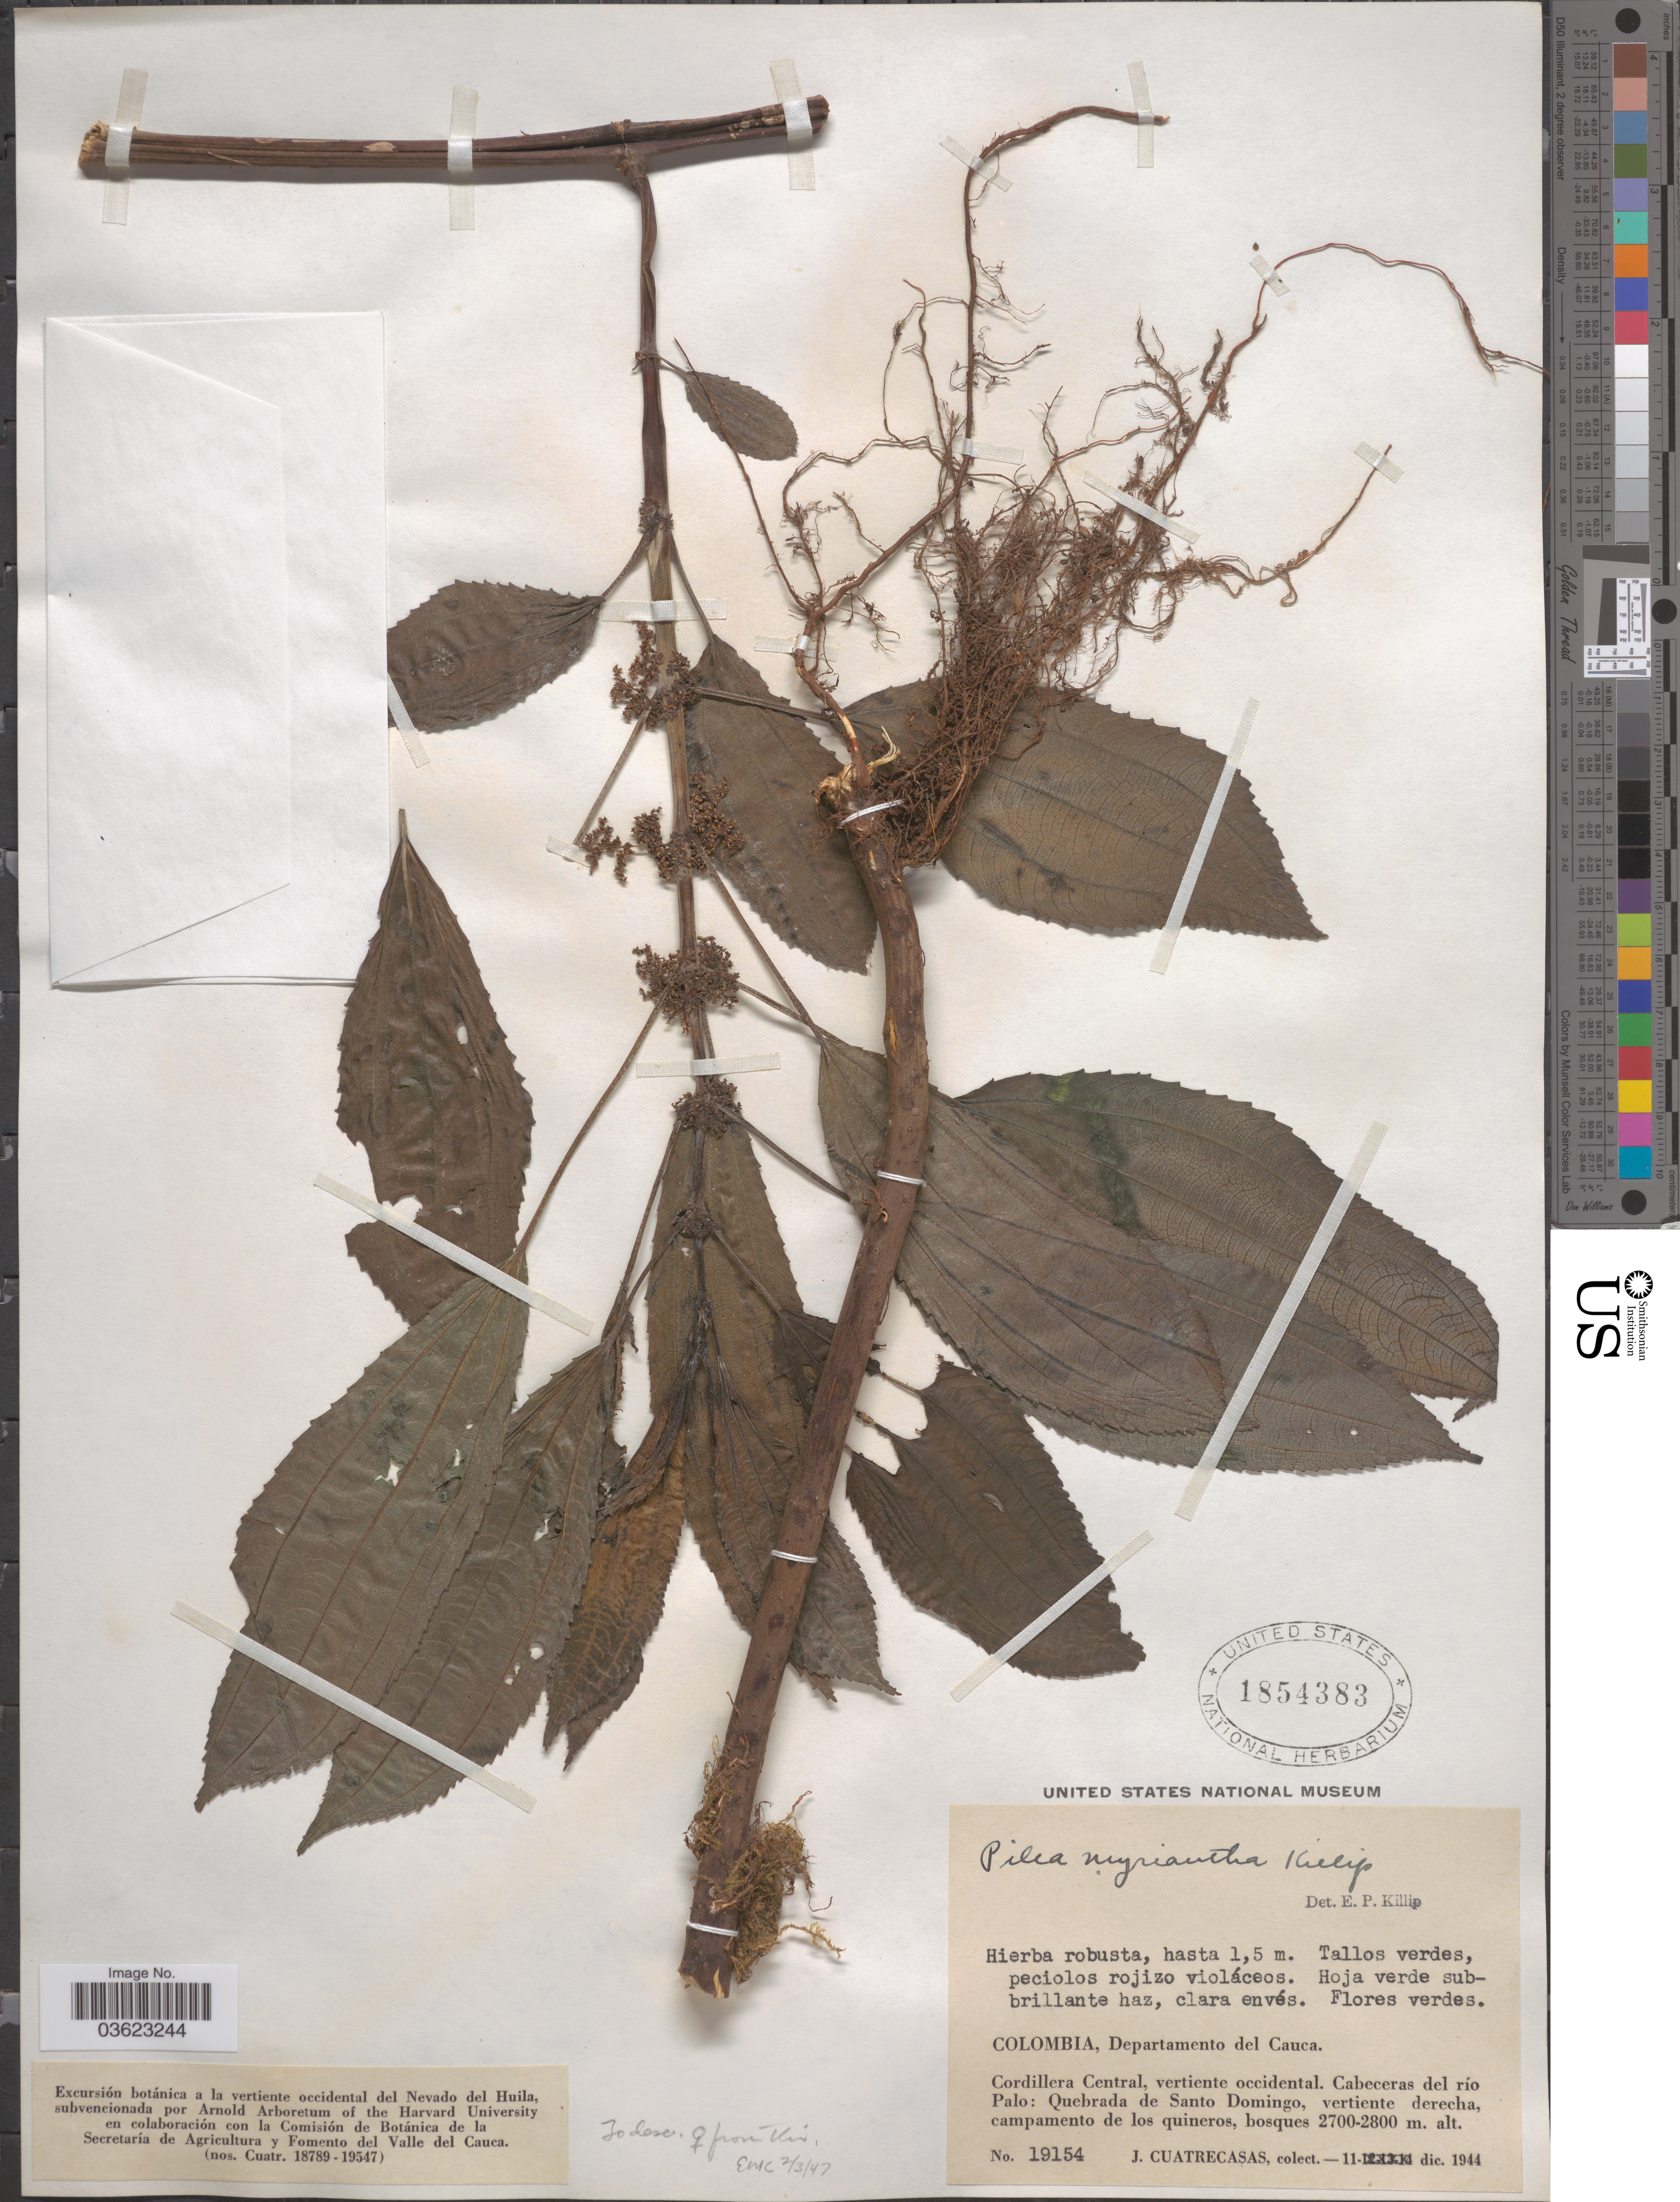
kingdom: Plantae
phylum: Tracheophyta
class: Magnoliopsida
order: Rosales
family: Urticaceae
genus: Pilea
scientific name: Pilea myriantha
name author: Killip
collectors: J. Cuatrecasas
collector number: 19154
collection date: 1944-12-11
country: Colombia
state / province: Cauca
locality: Departamento del Cauca. Cordillera Central, vertiente occidental. Cabeceras del río Palo: Quebrada de Santo Domingo, vertiente derecha.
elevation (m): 2700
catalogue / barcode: US 1854383